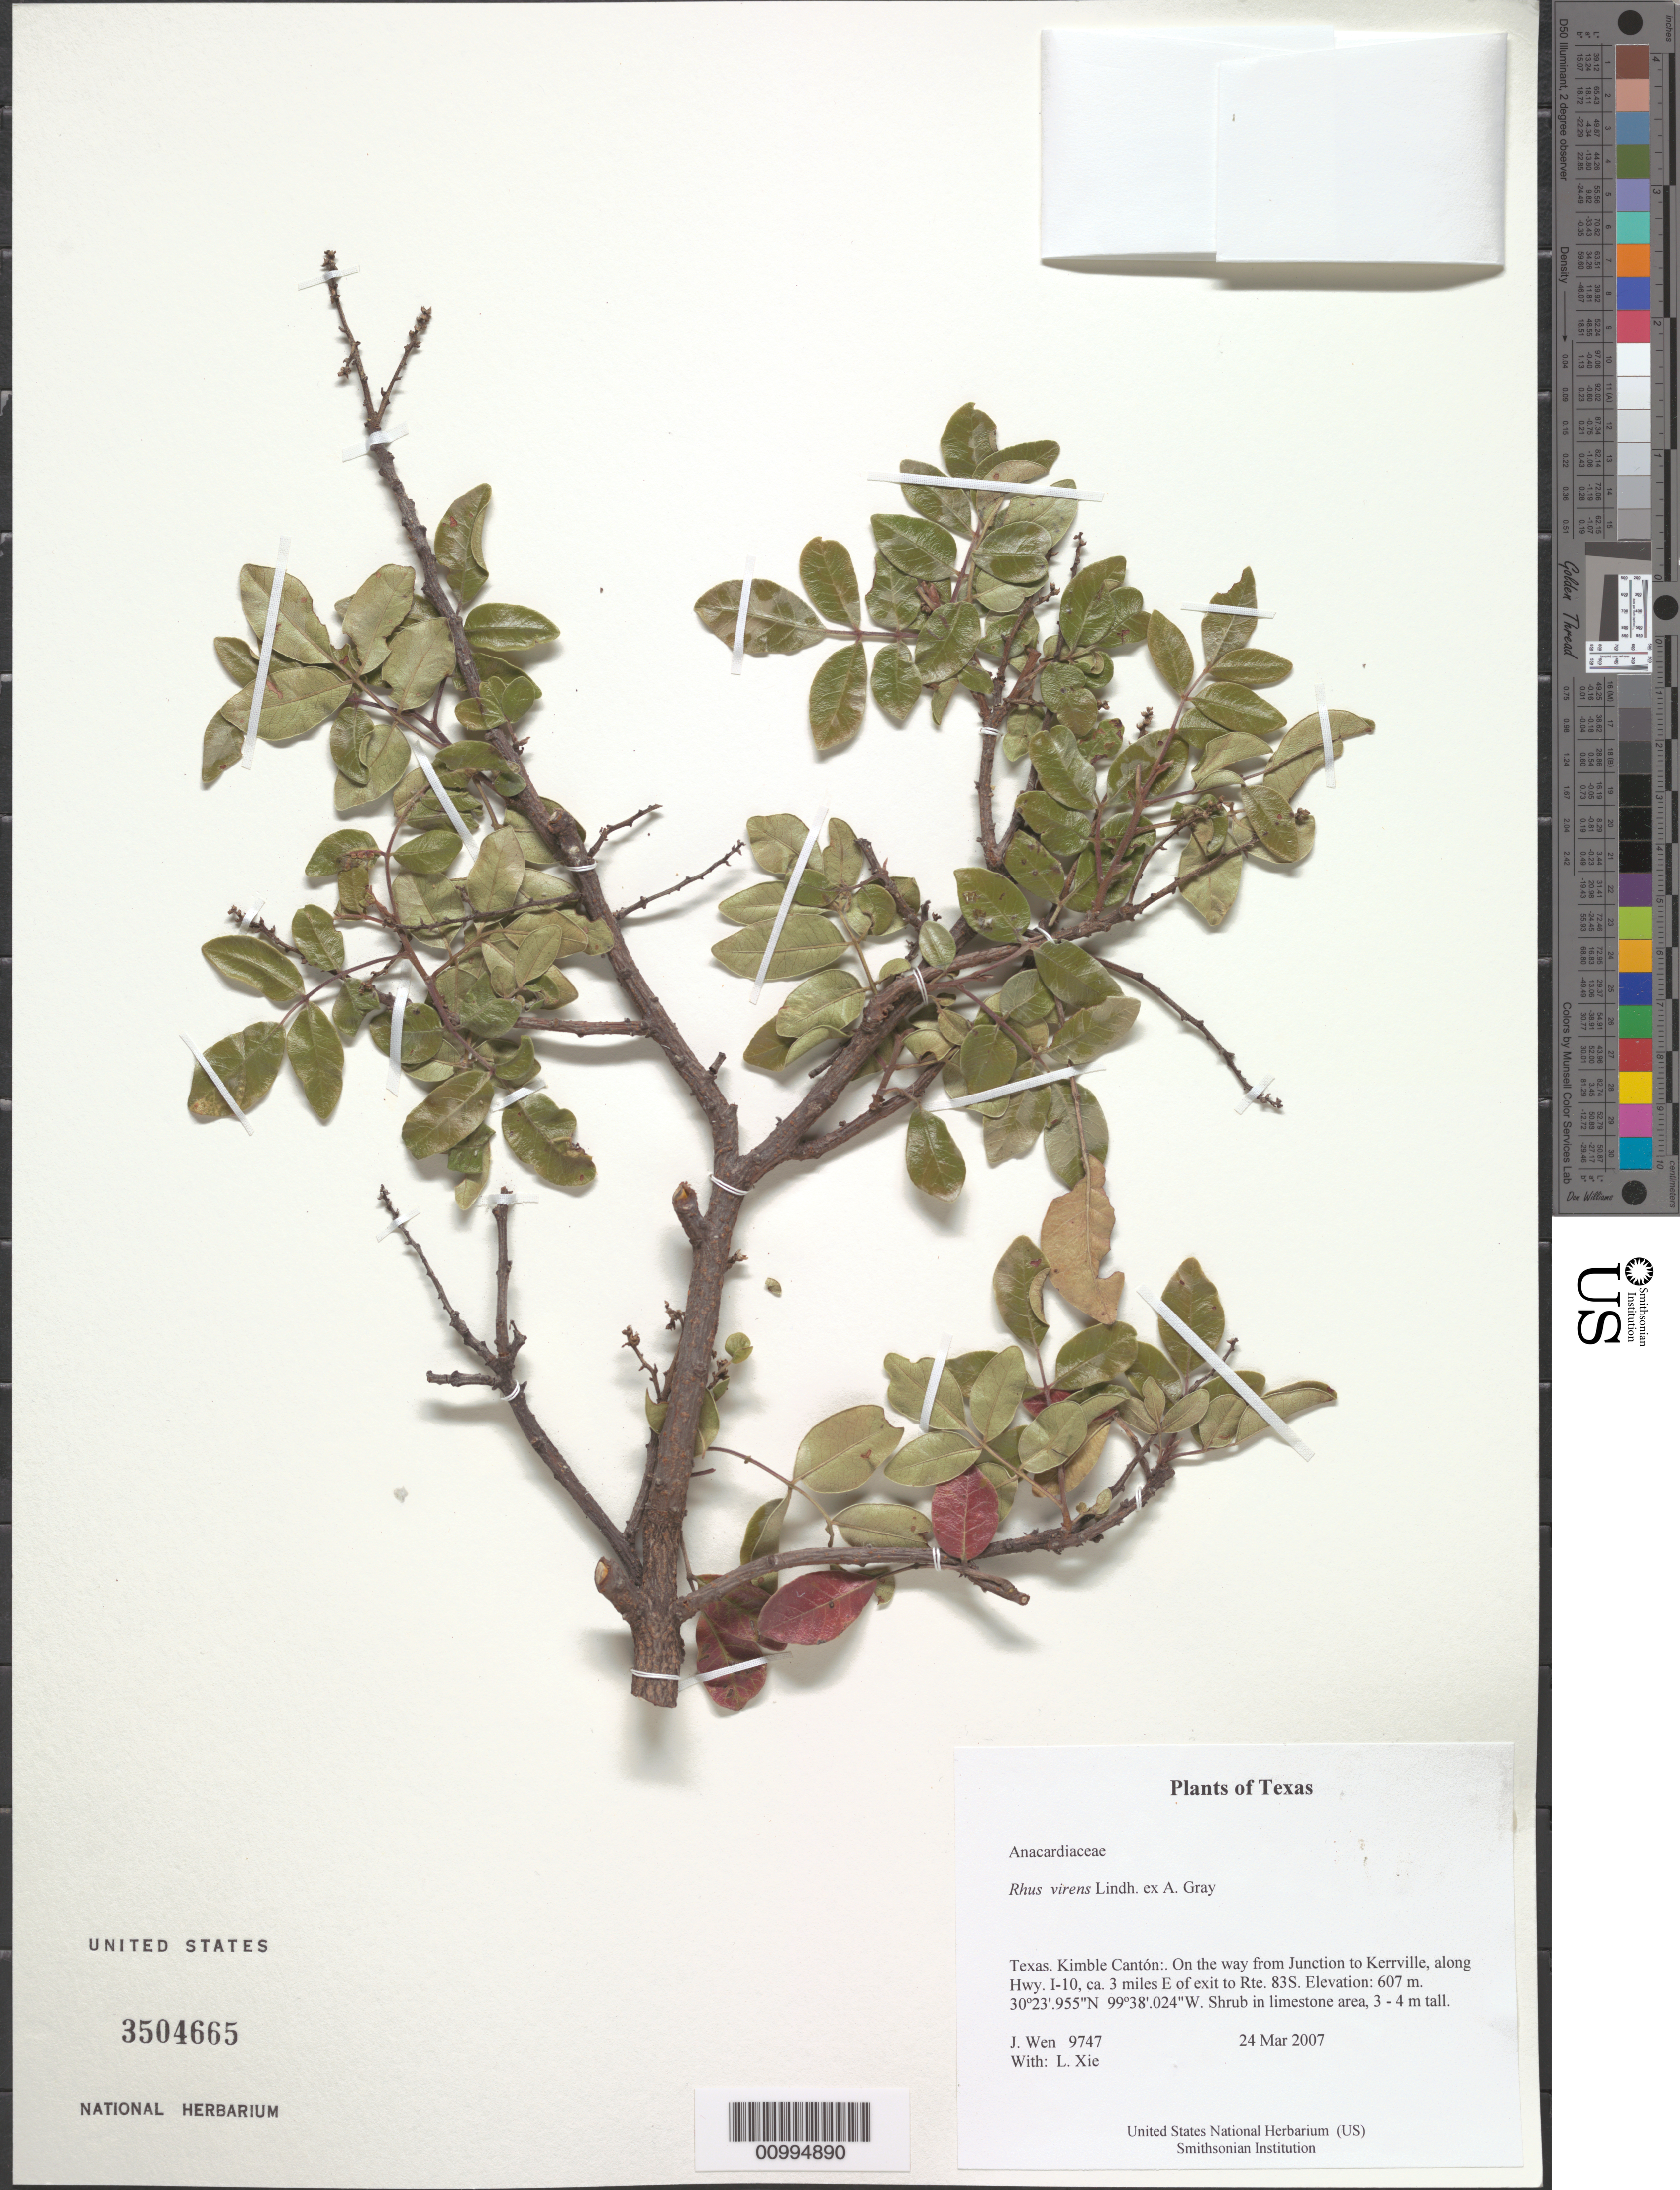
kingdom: Plantae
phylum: Tracheophyta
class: Magnoliopsida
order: Sapindales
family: Anacardiaceae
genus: Rhus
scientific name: Rhus virens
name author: Lindh. ex A. Gray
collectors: J. Wen & L. Xie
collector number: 9747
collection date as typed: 24 Mar 2007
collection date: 2007-03-24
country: United States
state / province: Texas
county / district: Kimble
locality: On the way from Junction to Kerrville, along Hwy. I-10, ca. 3 miles E of exit to Rte. 83S.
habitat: In limestone area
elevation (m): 607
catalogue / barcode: US 3504665